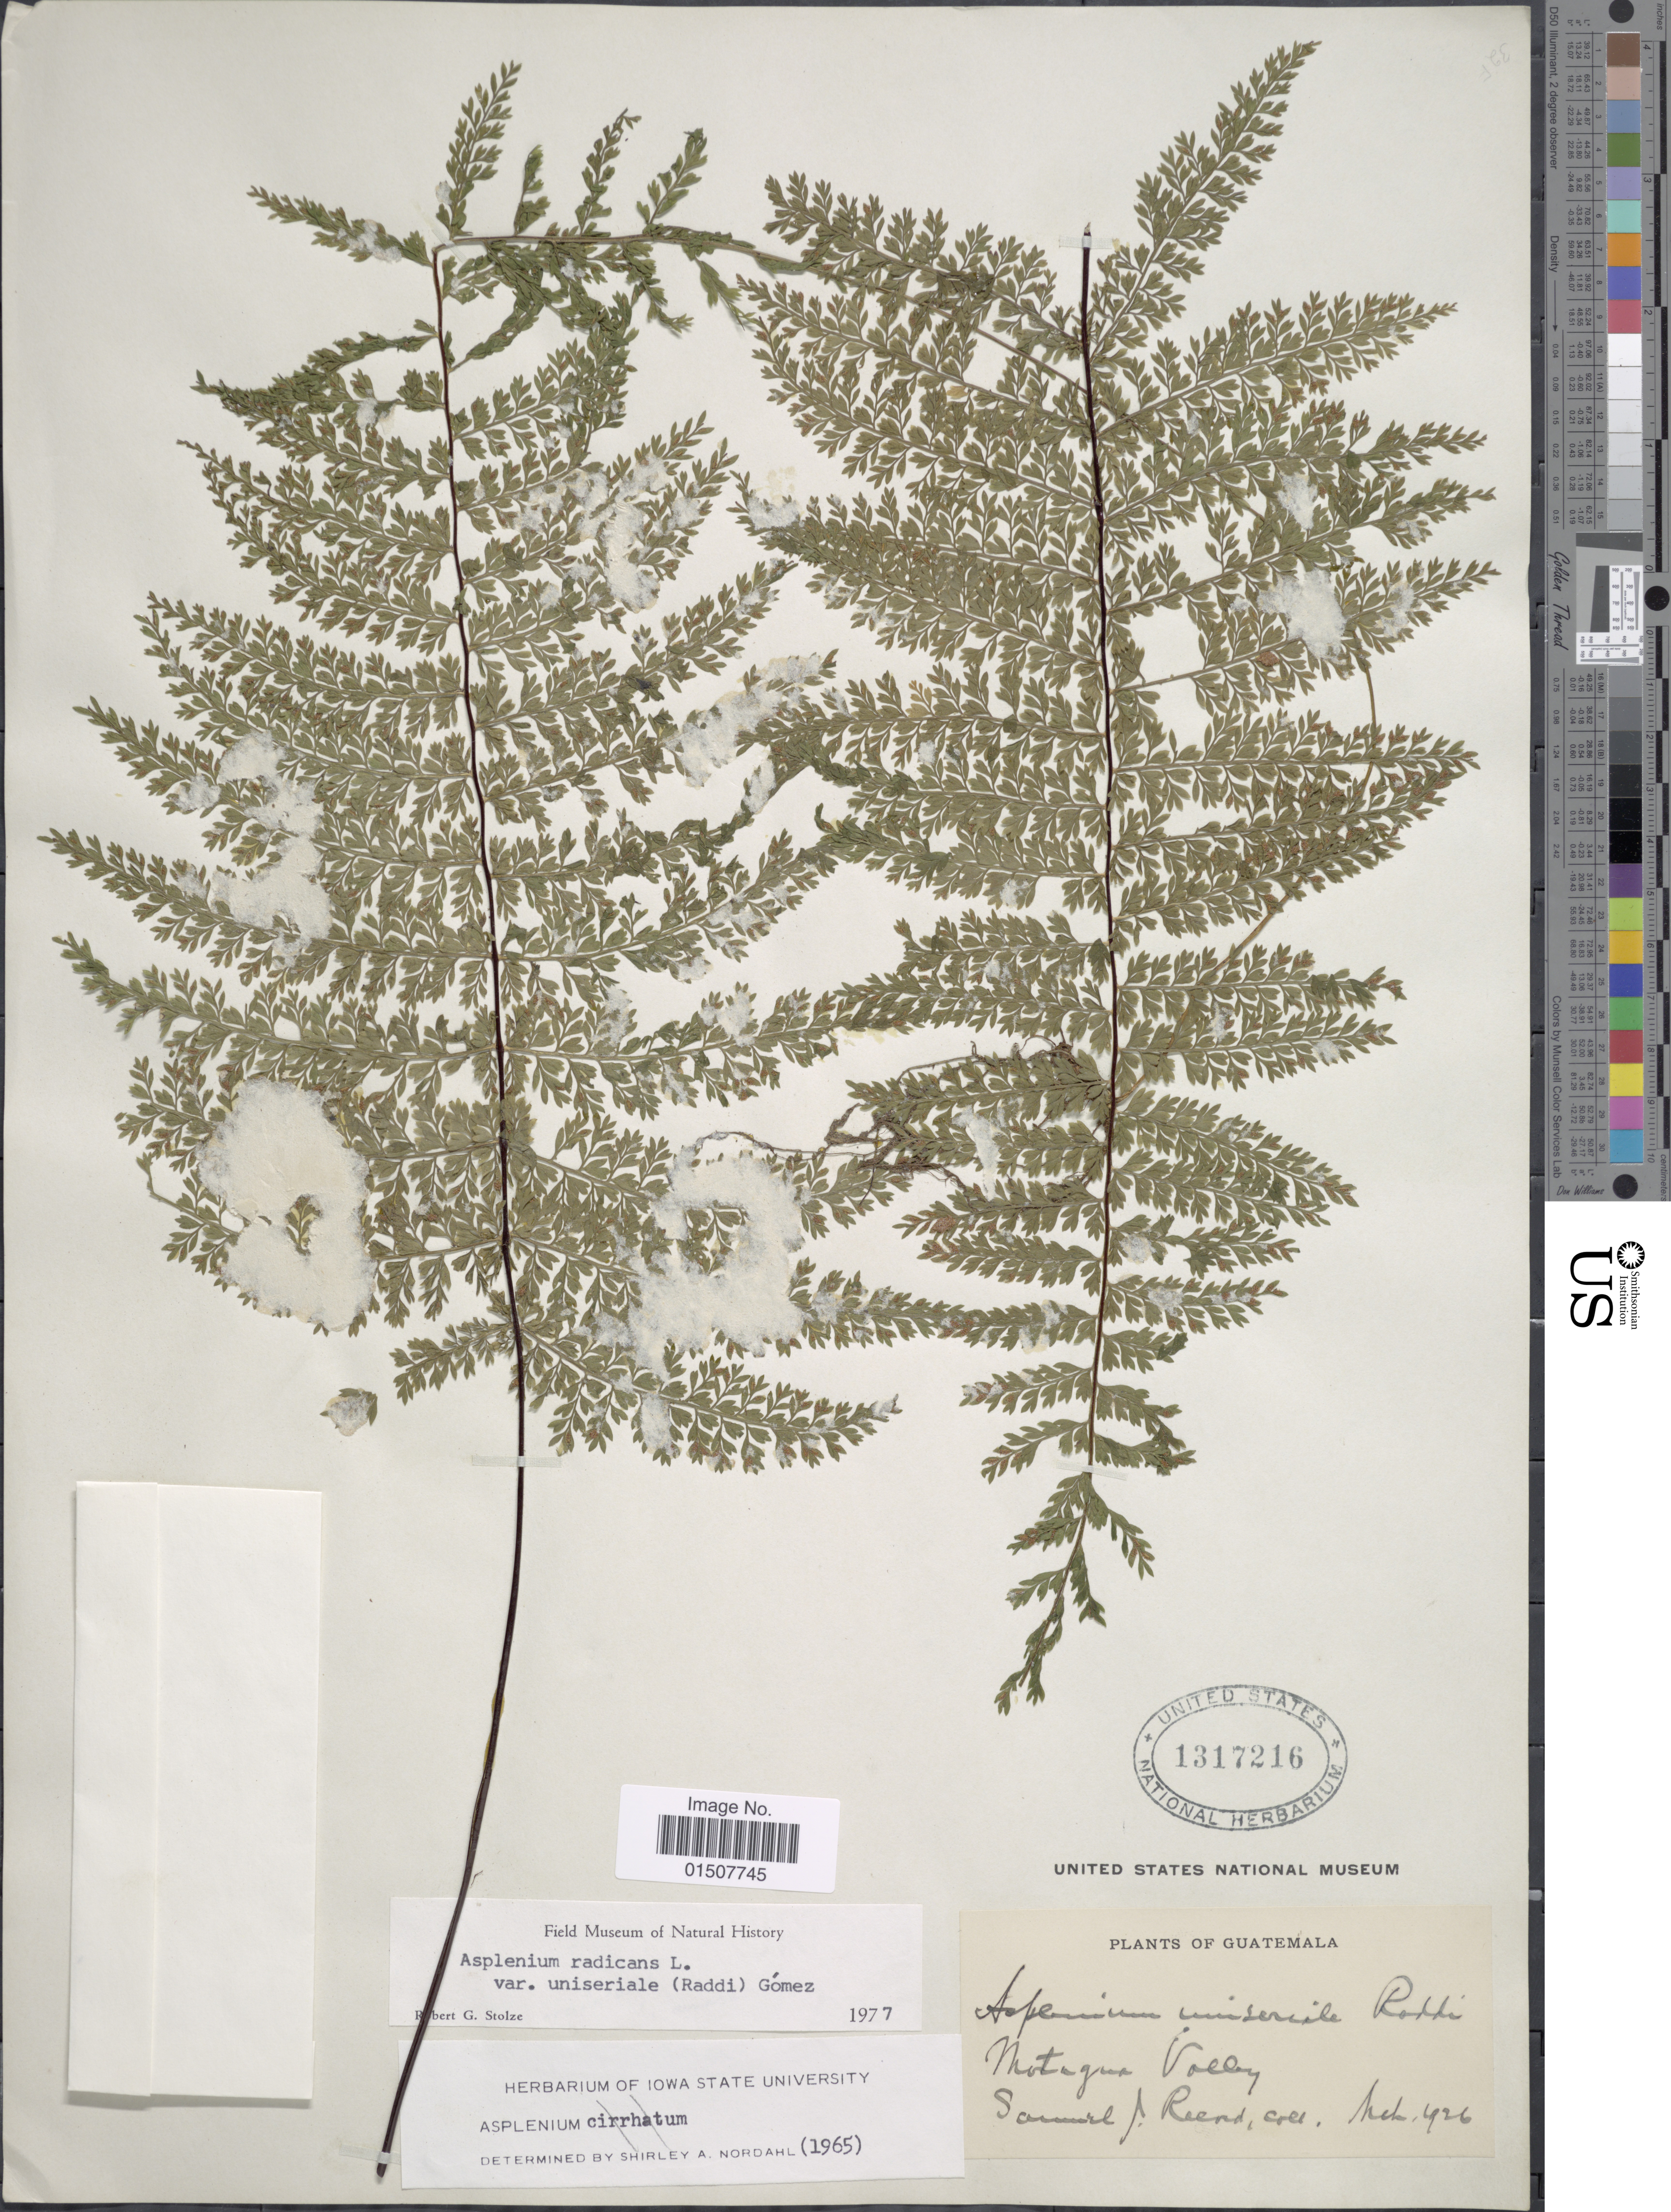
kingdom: Plantae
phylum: Tracheophyta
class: Polypodiopsida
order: Polypodiales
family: Aspleniaceae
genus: Asplenium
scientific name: Asplenium radicans var. uniserale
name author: (Raddi) L.D. Gómez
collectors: S. Reend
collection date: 1926-03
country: Guatemala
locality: Motagua Valley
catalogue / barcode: US 1317216